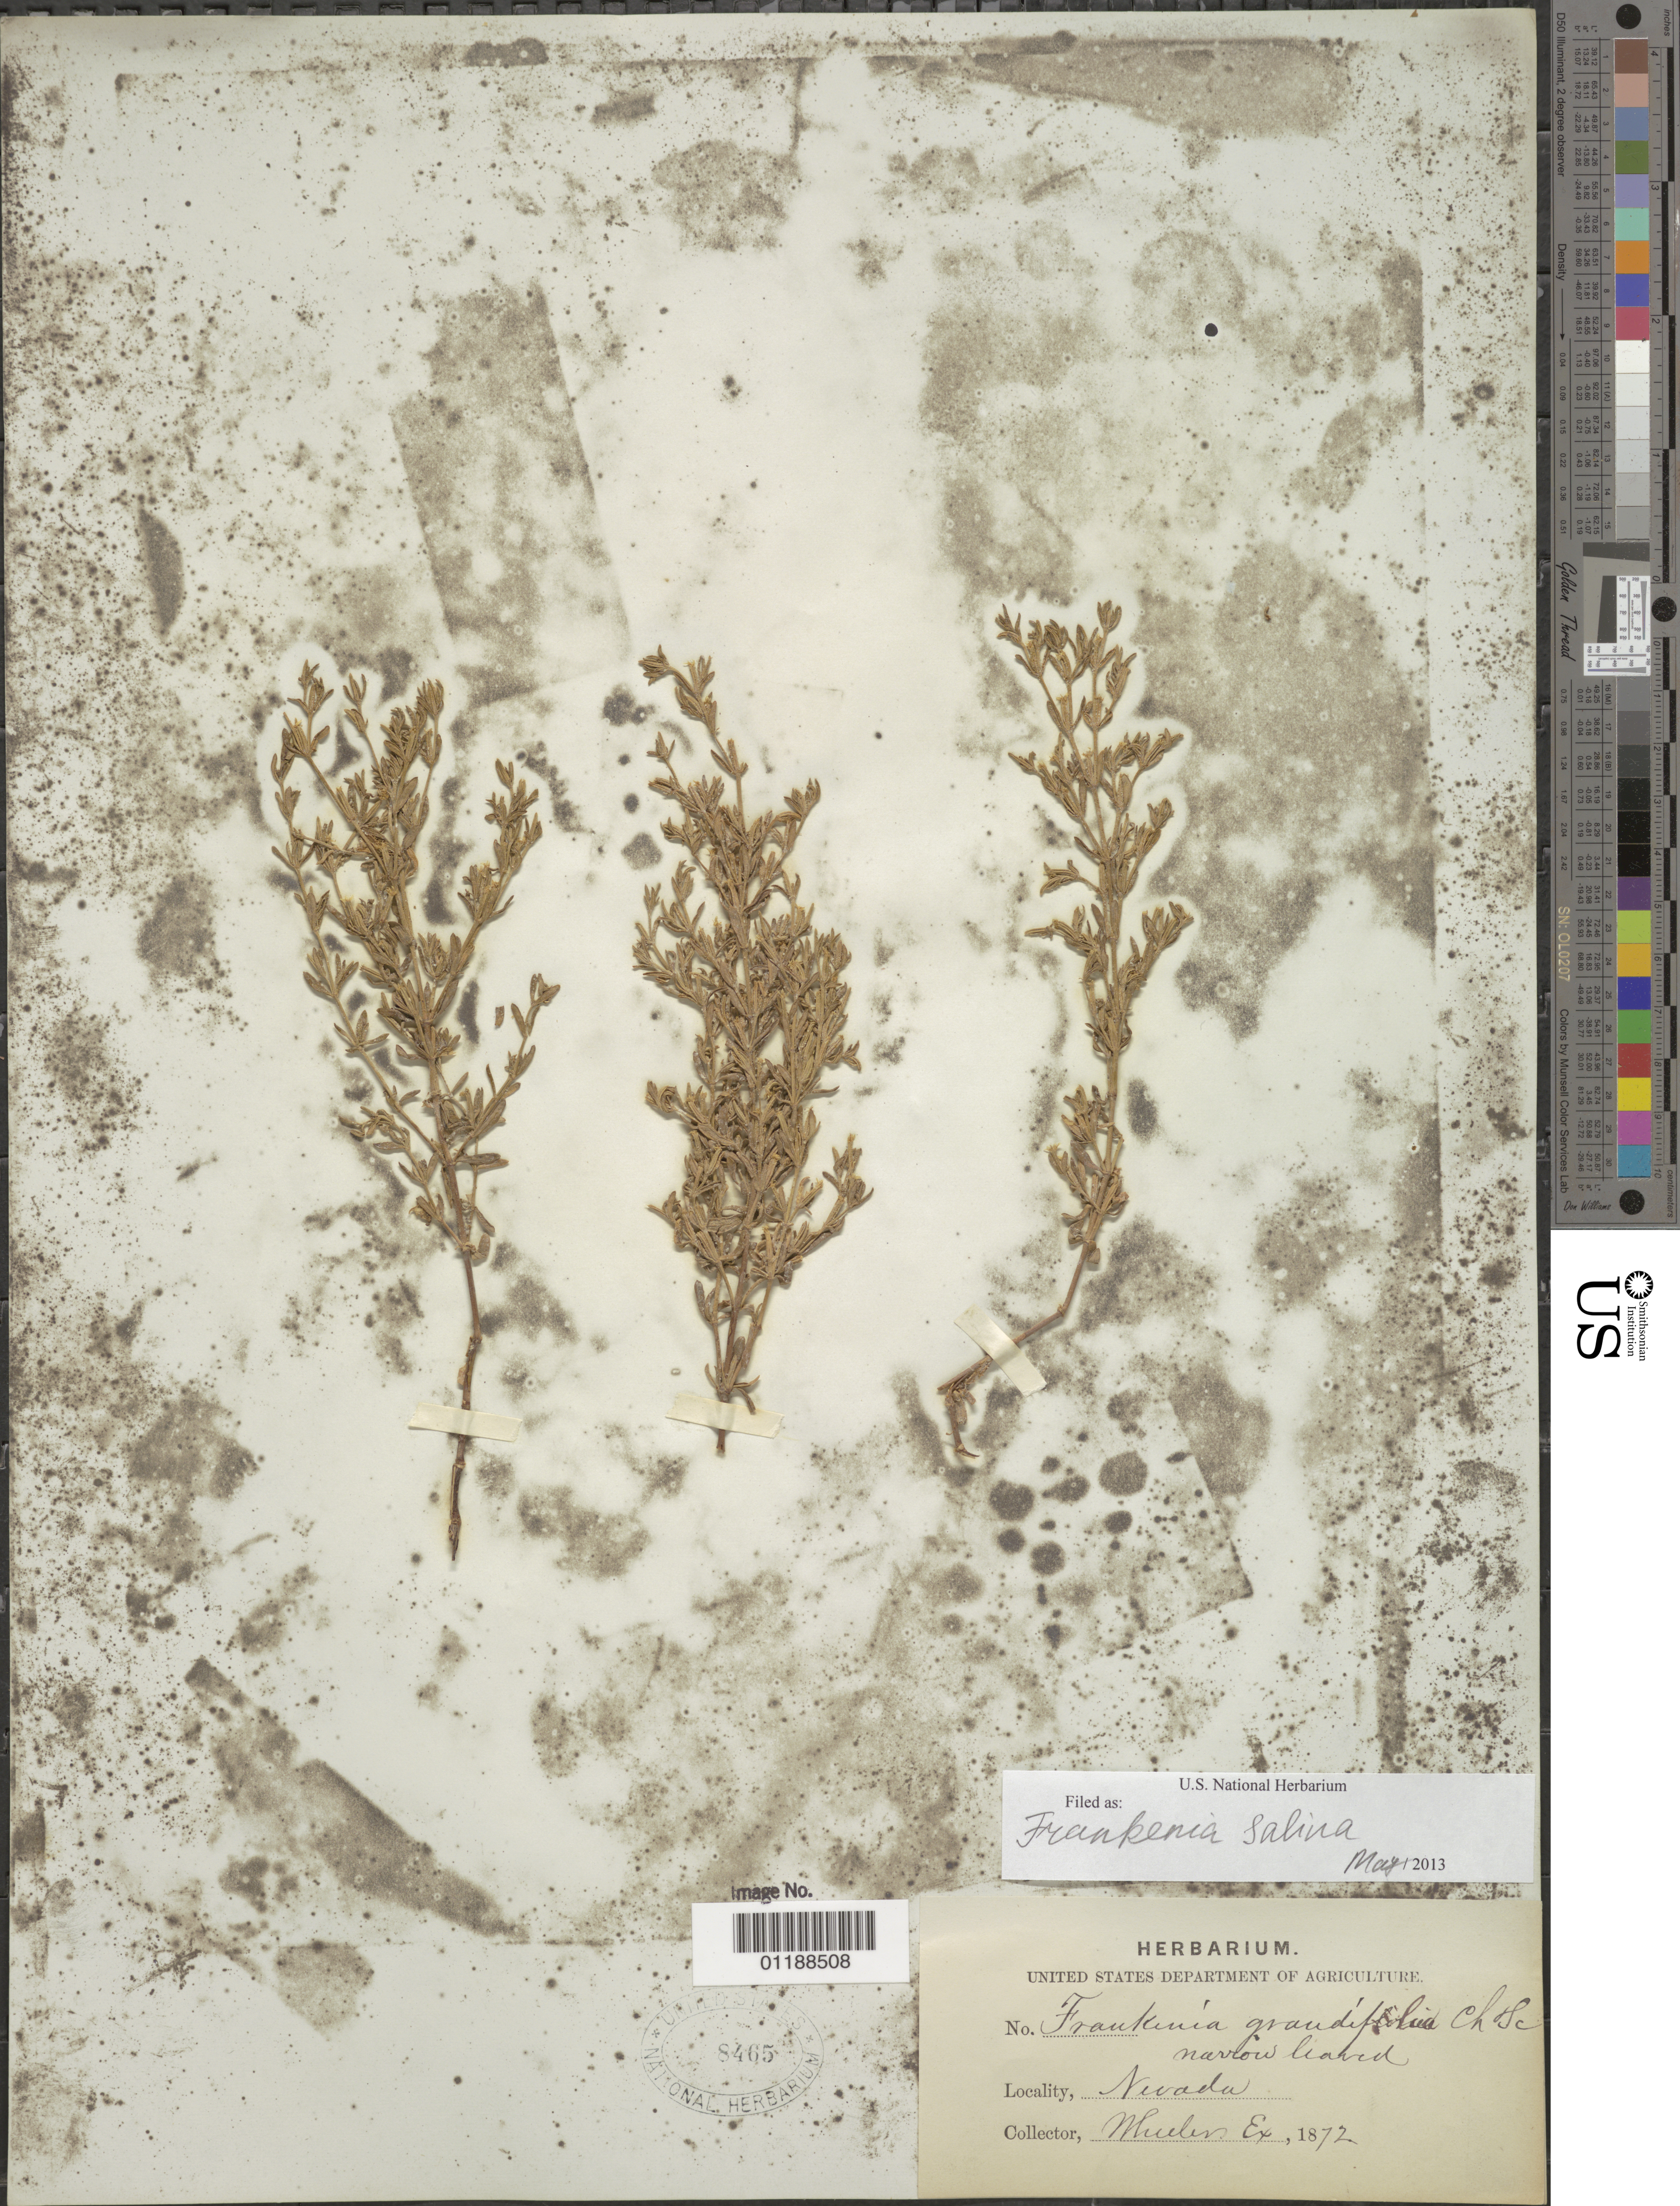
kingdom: Plantae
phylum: Tracheophyta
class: Magnoliopsida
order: Caryophyllales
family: Frankeniaceae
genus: Frankenia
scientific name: Frankenia salina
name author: (Molina) I.M. Johnst.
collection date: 1872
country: United States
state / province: Nevada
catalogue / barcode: US 8465